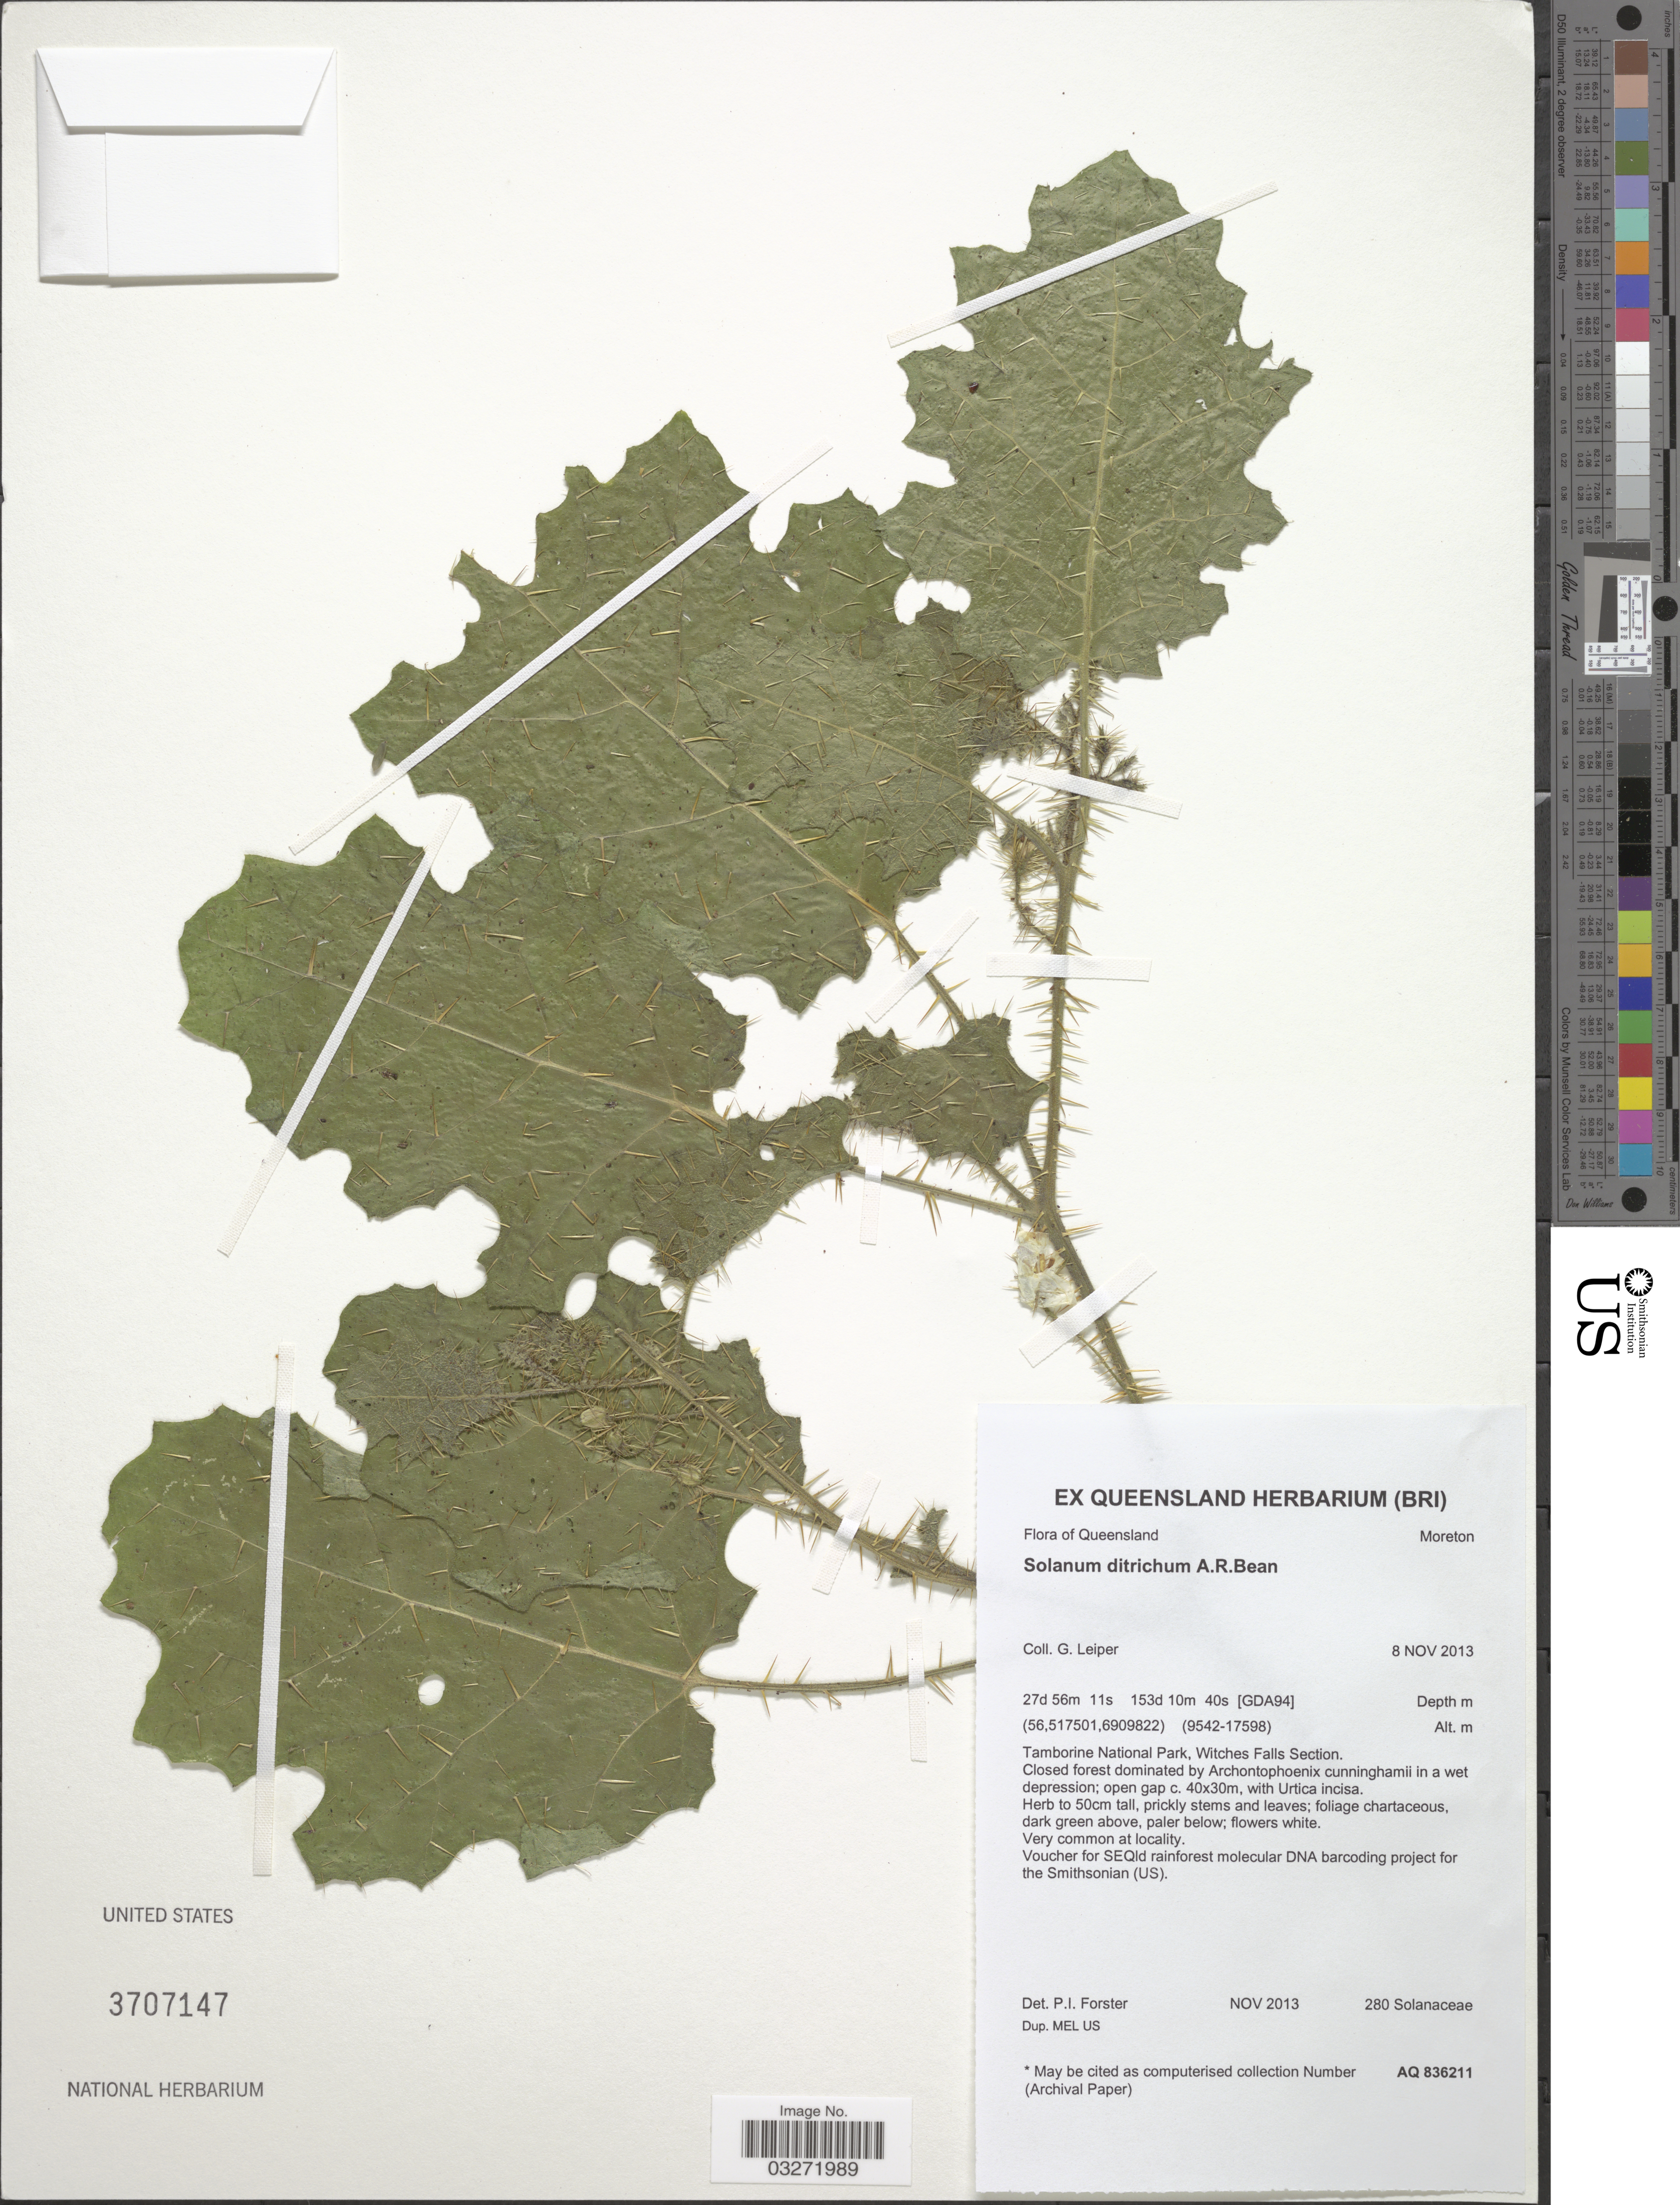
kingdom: Plantae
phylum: Tracheophyta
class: Magnoliopsida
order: Solanales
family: Solanaceae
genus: Solanum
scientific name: Solanum ditrichum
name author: A.R. Bean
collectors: G. Leiper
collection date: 2013-11-08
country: Australia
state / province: Queensland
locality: Tamborine National Park, Witches Falls Section.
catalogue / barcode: US 3707147